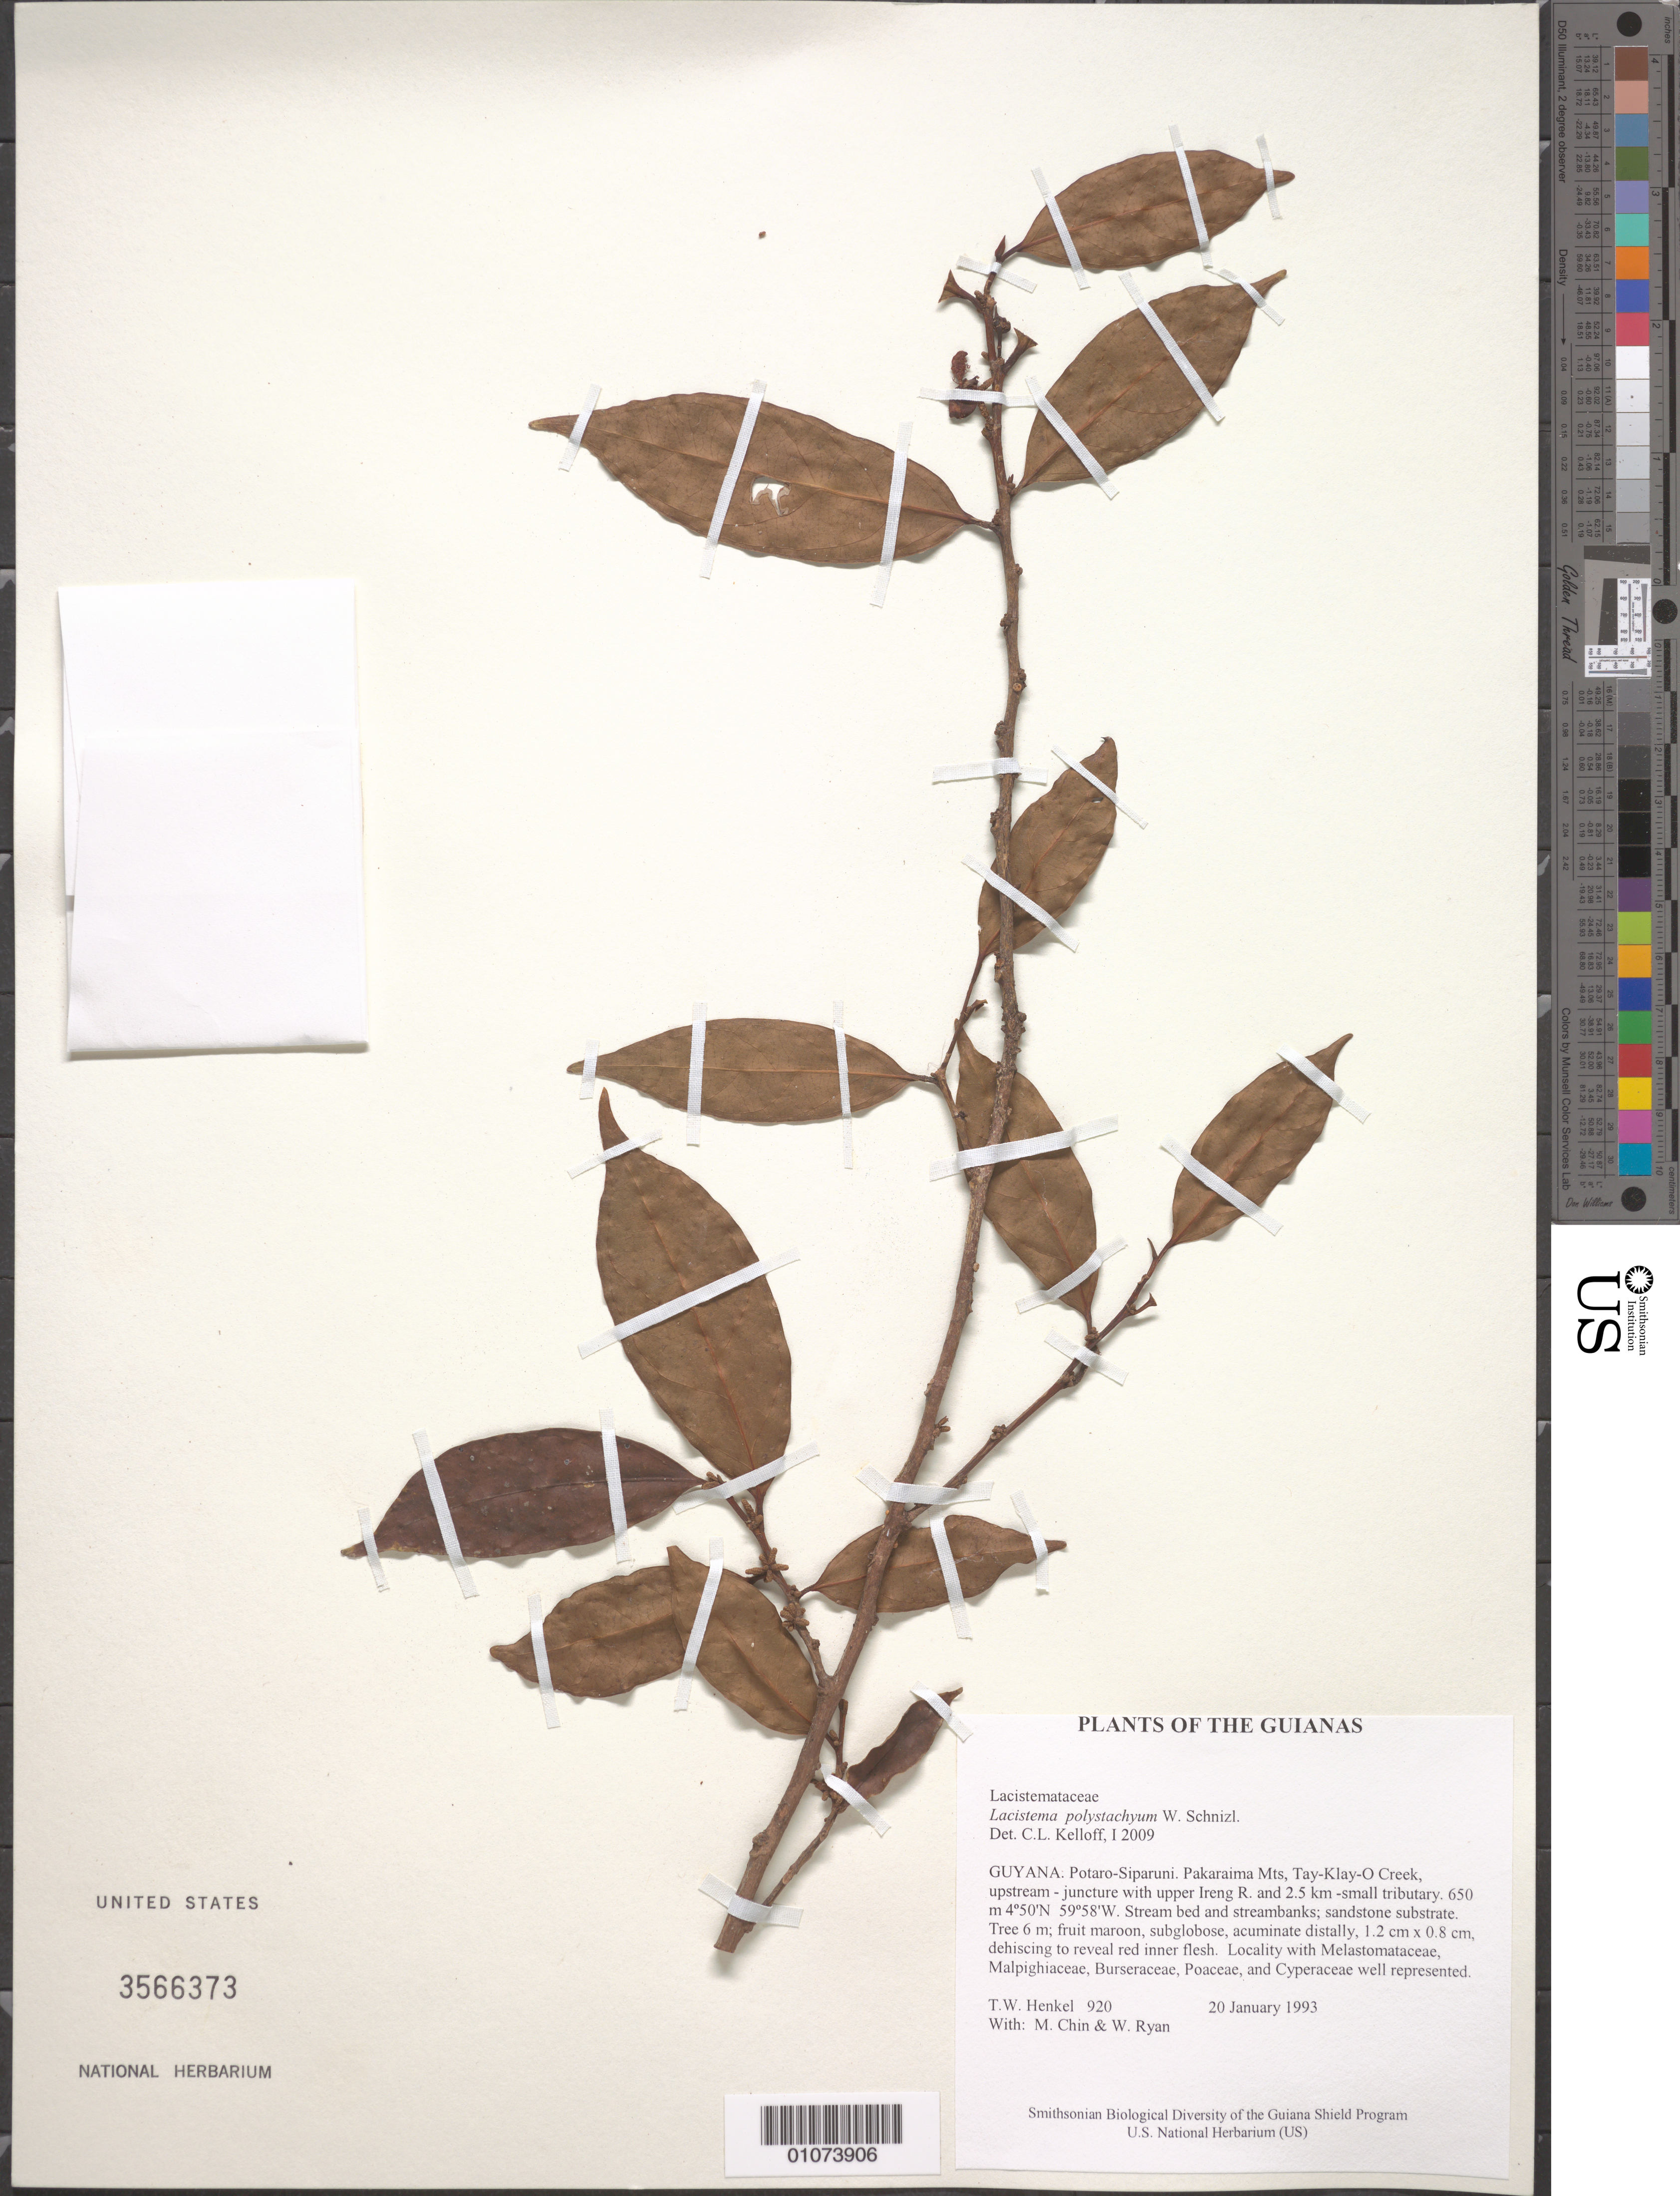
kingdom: Plantae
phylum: Tracheophyta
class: Magnoliopsida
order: Malpighiales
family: Lacistemataceae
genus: Lacistema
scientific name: Lacistema polystachyum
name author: Schnizl.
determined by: Kelloff, Carol L., (US), Smithsonian Institution - National Museum of Natural History (UNITED STATES)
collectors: T. Henkel, M. Chin & W. Ryan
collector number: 920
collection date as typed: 20 January 1993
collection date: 1993-01-20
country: Guyana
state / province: Potaro-Siparuni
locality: Pakaraima Mts, Tay-Klay-O Creek, upstream - juncture with upper Ireng R. and 2.5 km -small tributary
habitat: Stream bed and streambanks; sandstone substrate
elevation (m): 650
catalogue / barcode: US 3566373